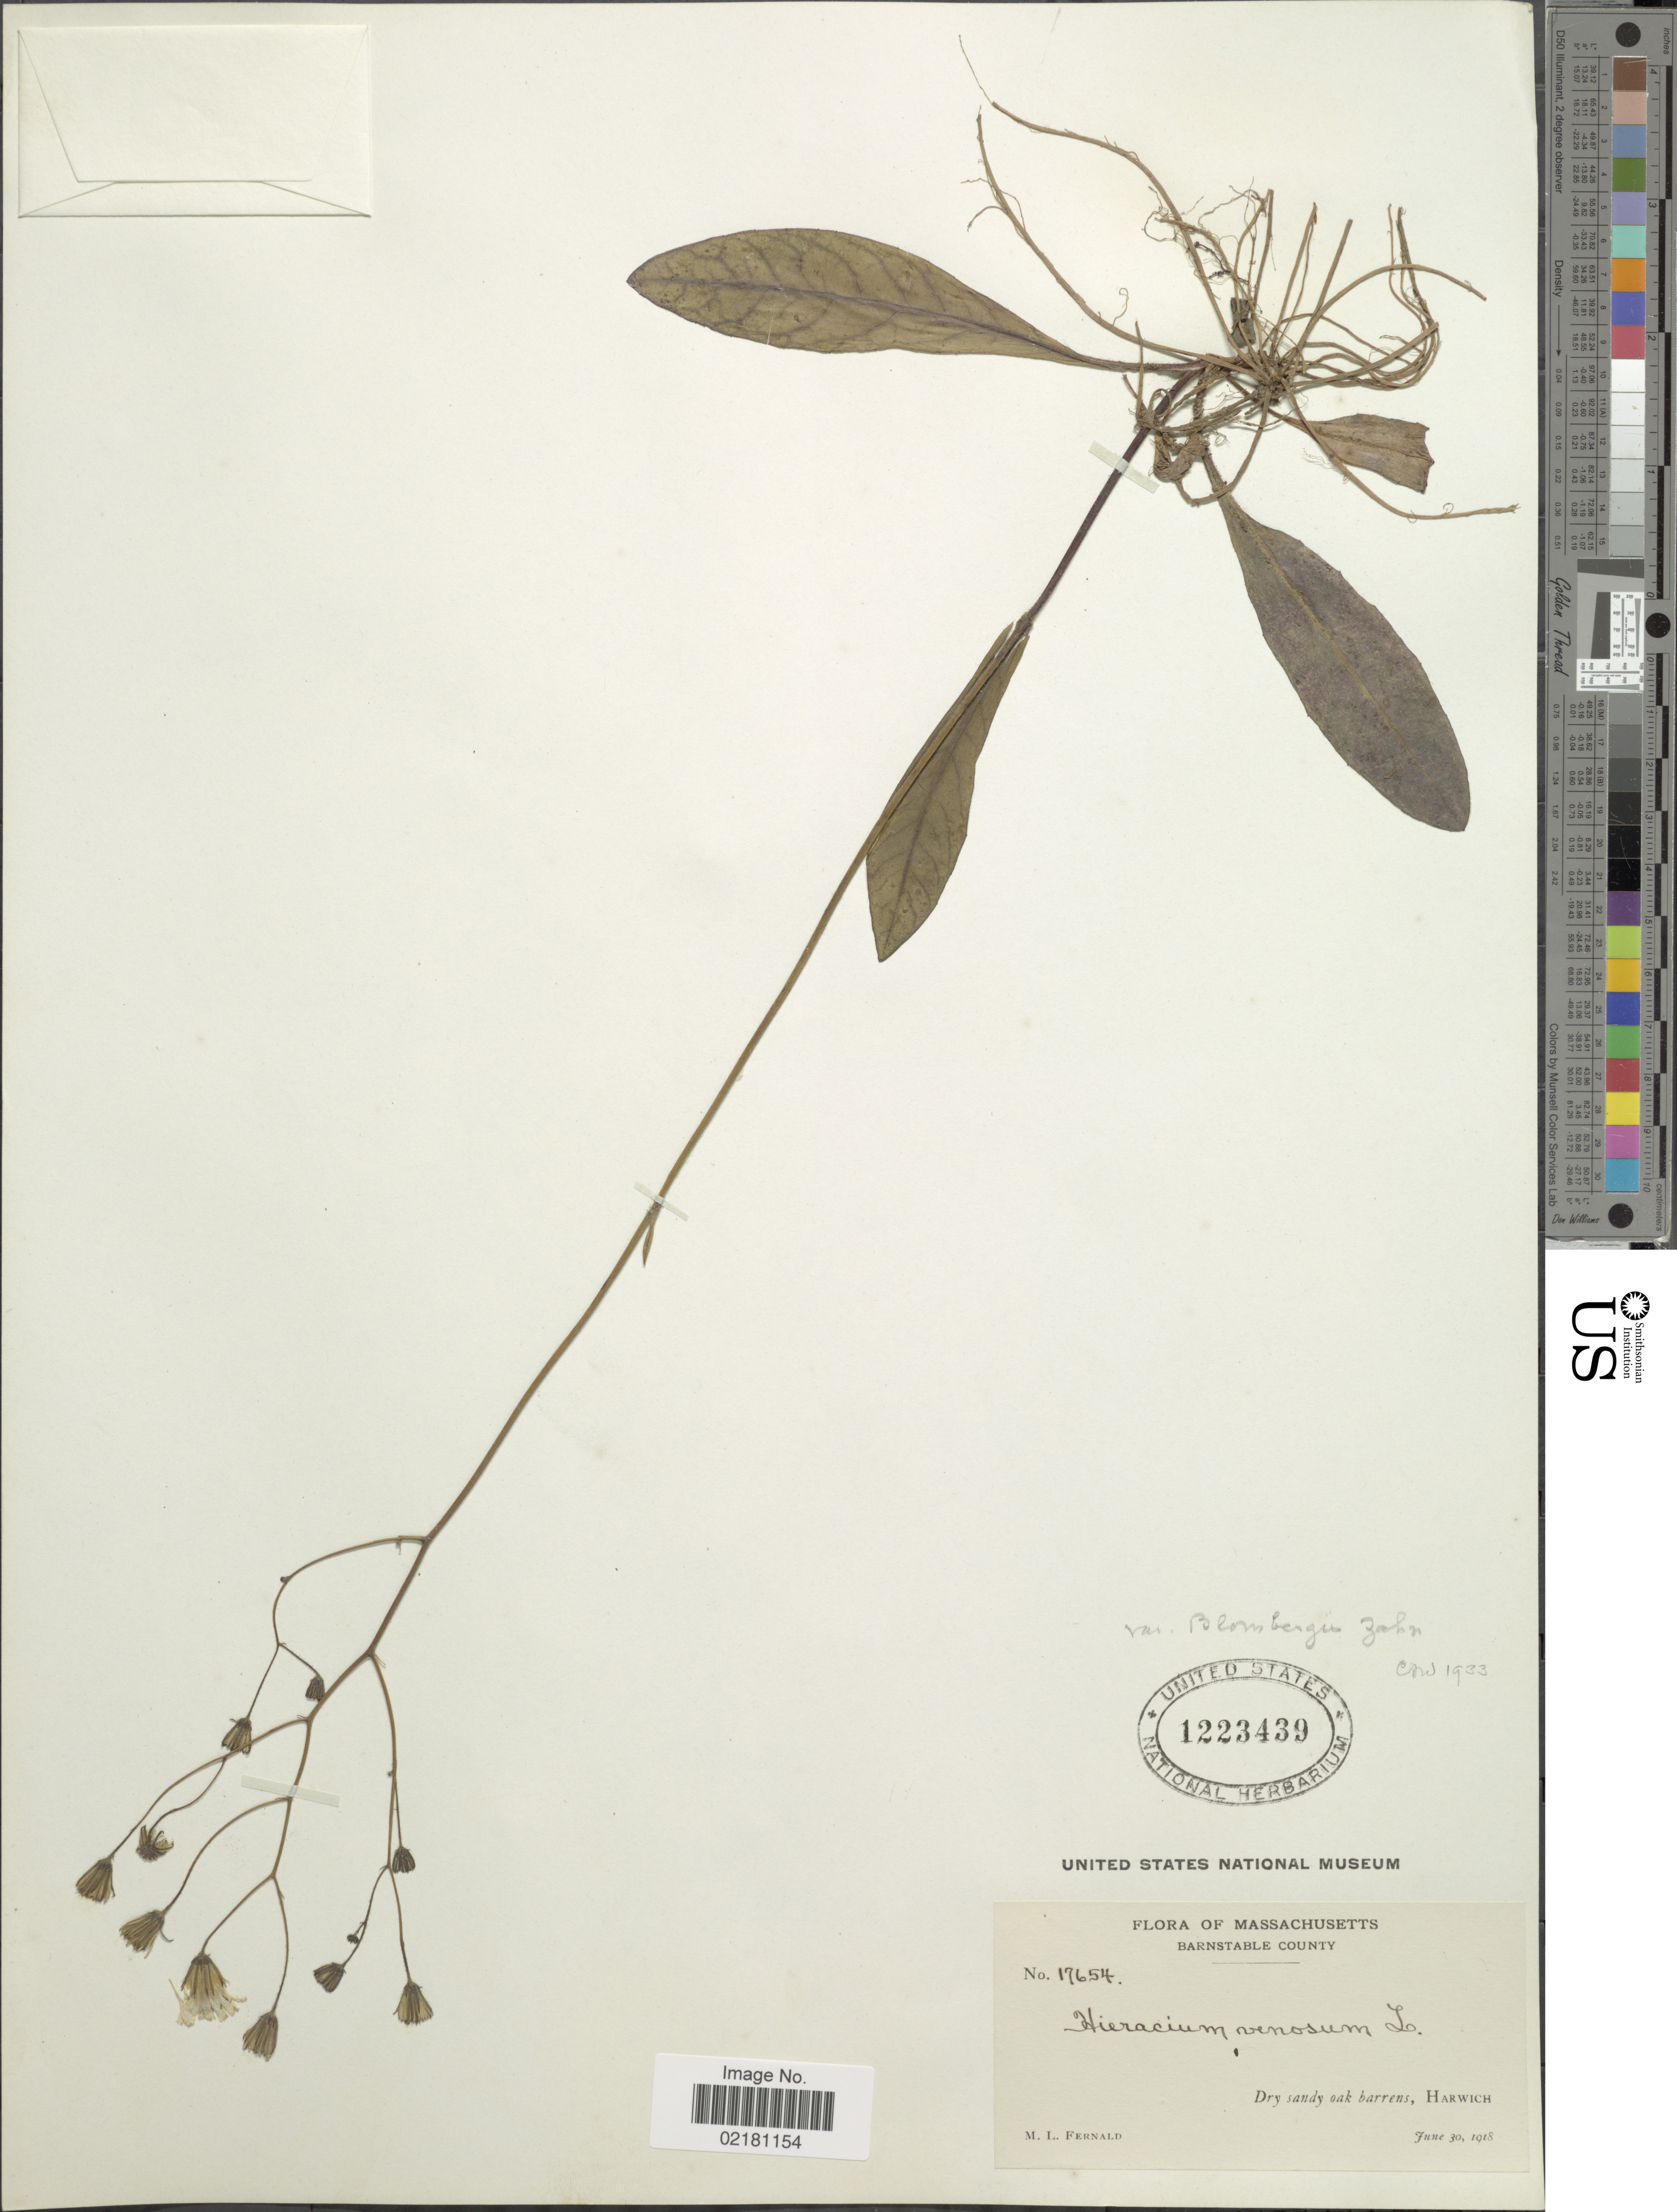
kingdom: Plantae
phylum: Tracheophyta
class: Magnoliopsida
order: Asterales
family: Asteraceae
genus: Hieracium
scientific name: Hieracium venosum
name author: L.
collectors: M. L. Fernald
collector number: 17654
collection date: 1918-06-30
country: United States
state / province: Massachusetts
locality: Barnstable County. Dry sandy oak barrens, Harwich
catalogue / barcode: US 1223439